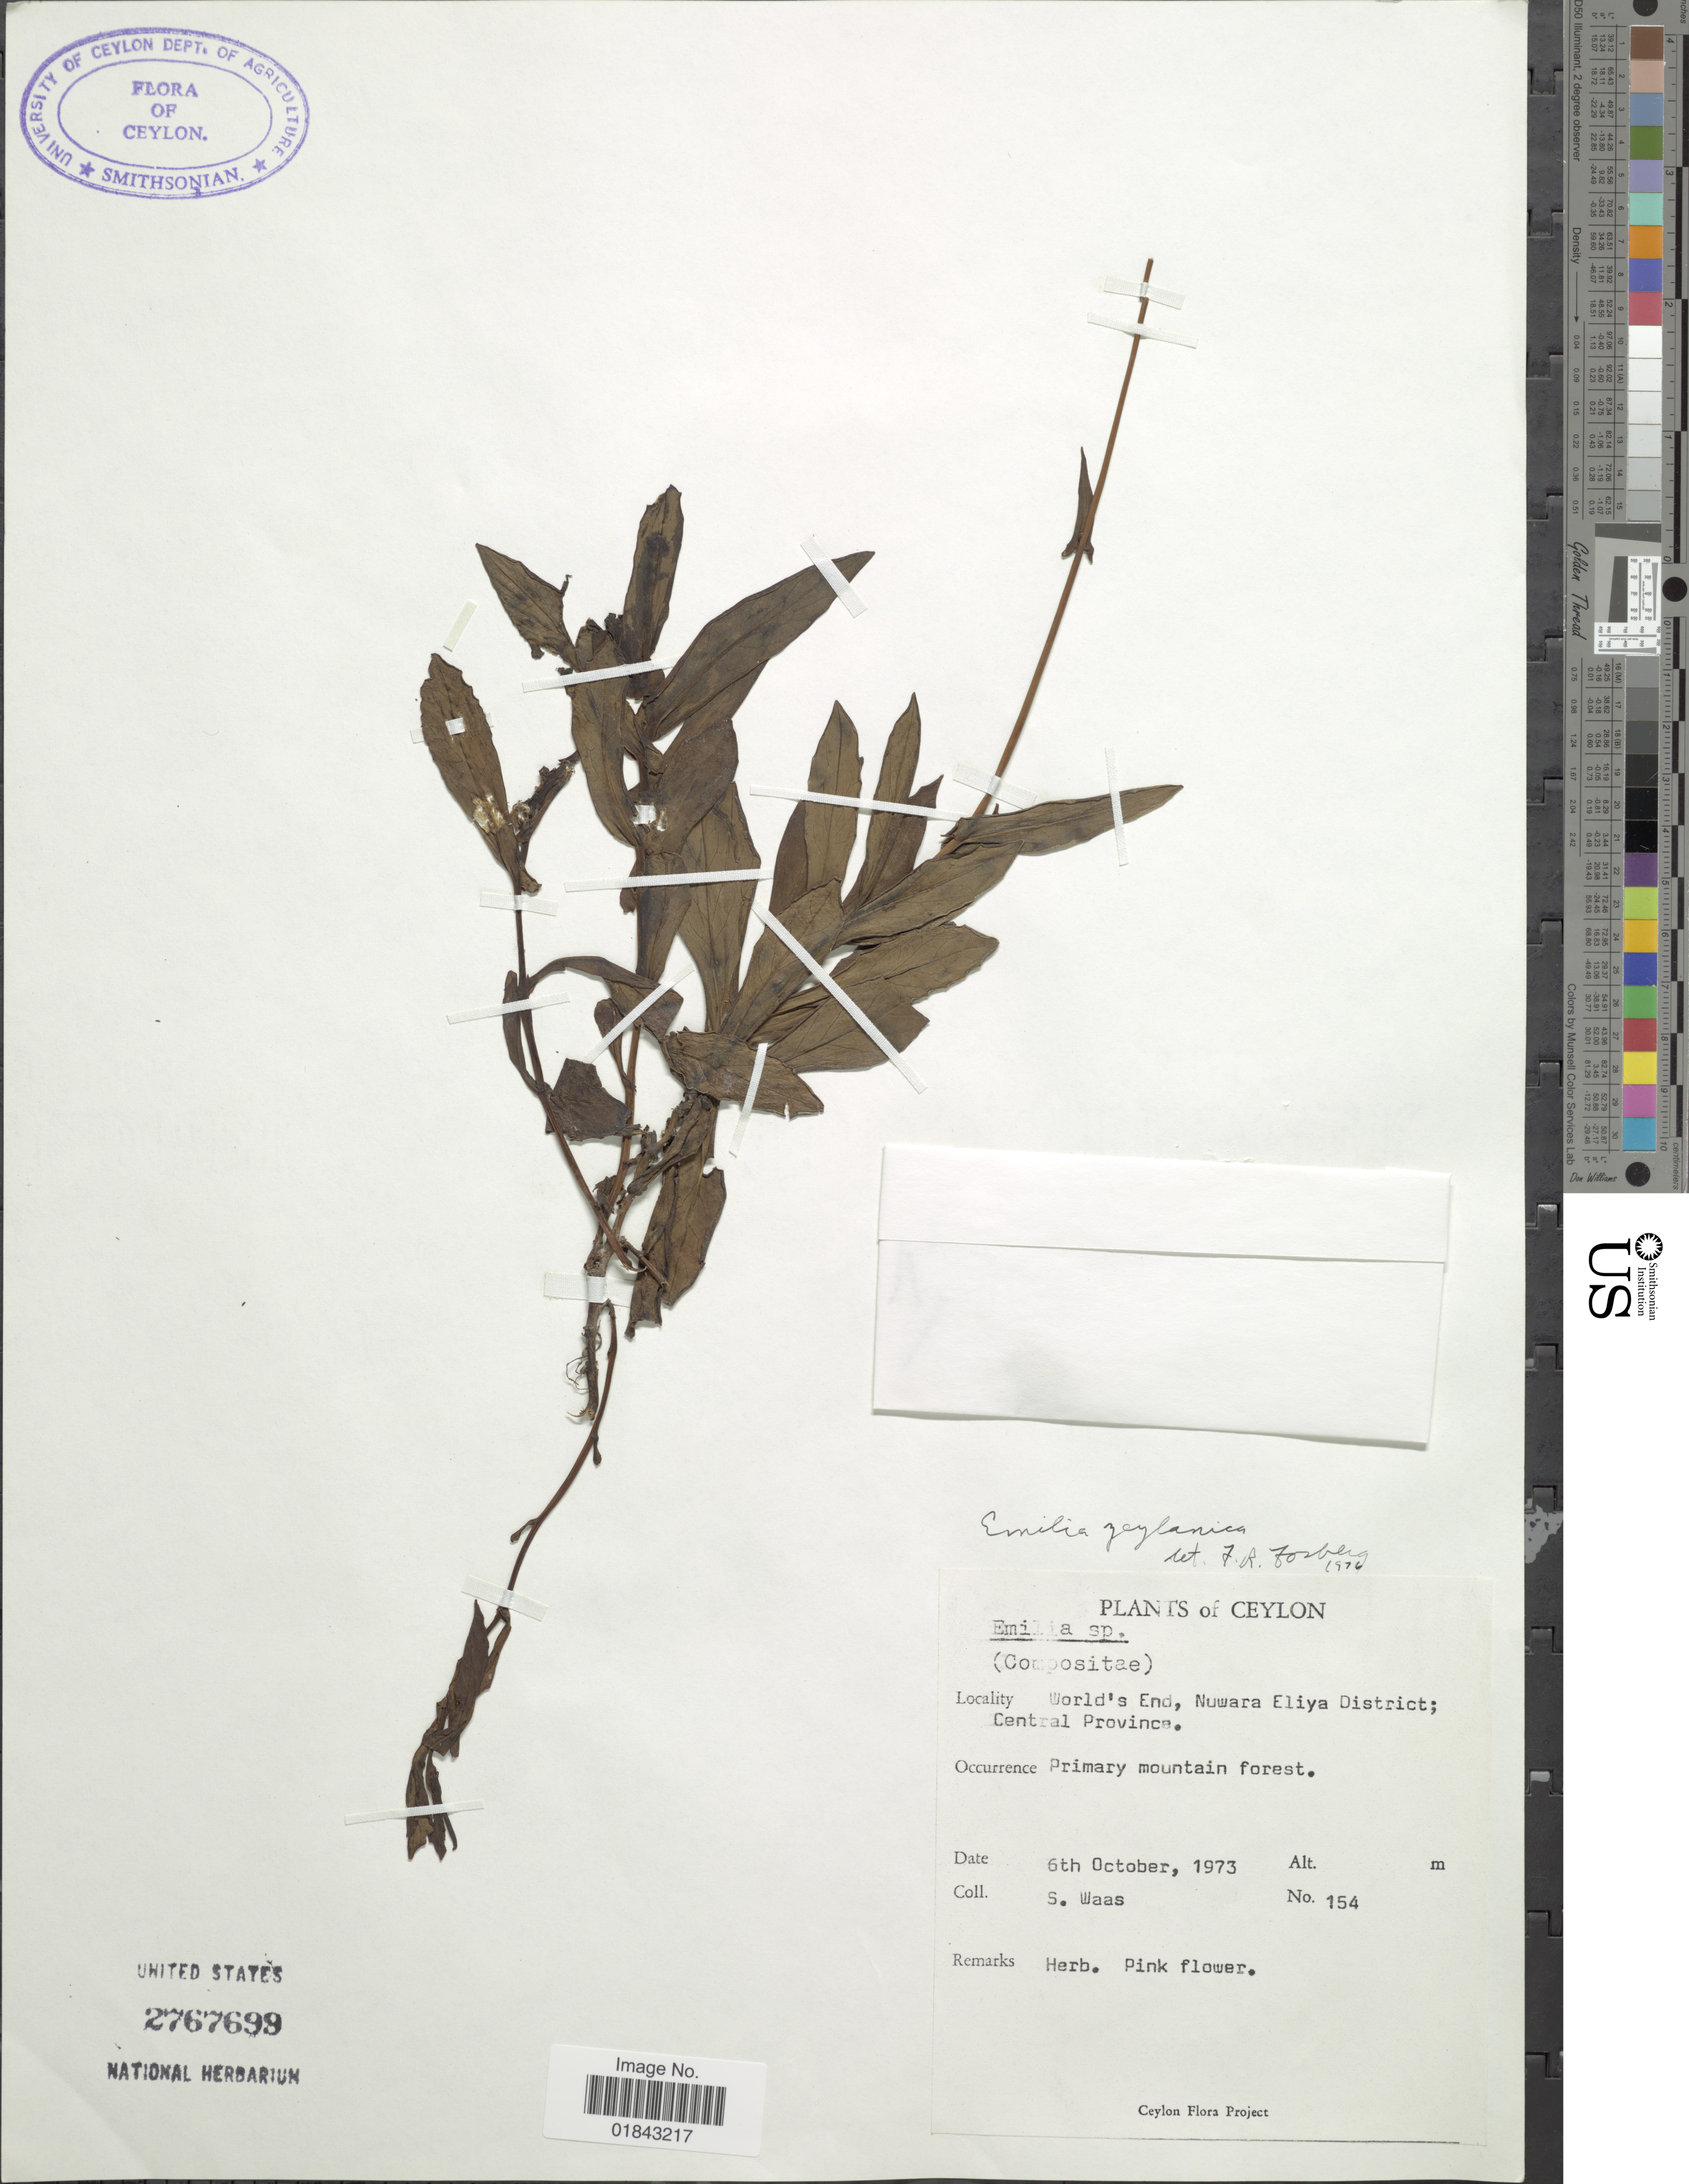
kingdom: Plantae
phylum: Tracheophyta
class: Magnoliopsida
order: Asterales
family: Asteraceae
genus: Emilia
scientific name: Emilia zeylanica var. zeylanica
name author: C.B. Clarke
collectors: S. Waas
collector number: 154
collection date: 1973-10-06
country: Sri Lanka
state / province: Central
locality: Ceylon, Word's End, Nuwara Eliya District; Central Province, primary mountain forest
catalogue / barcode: US 2767699